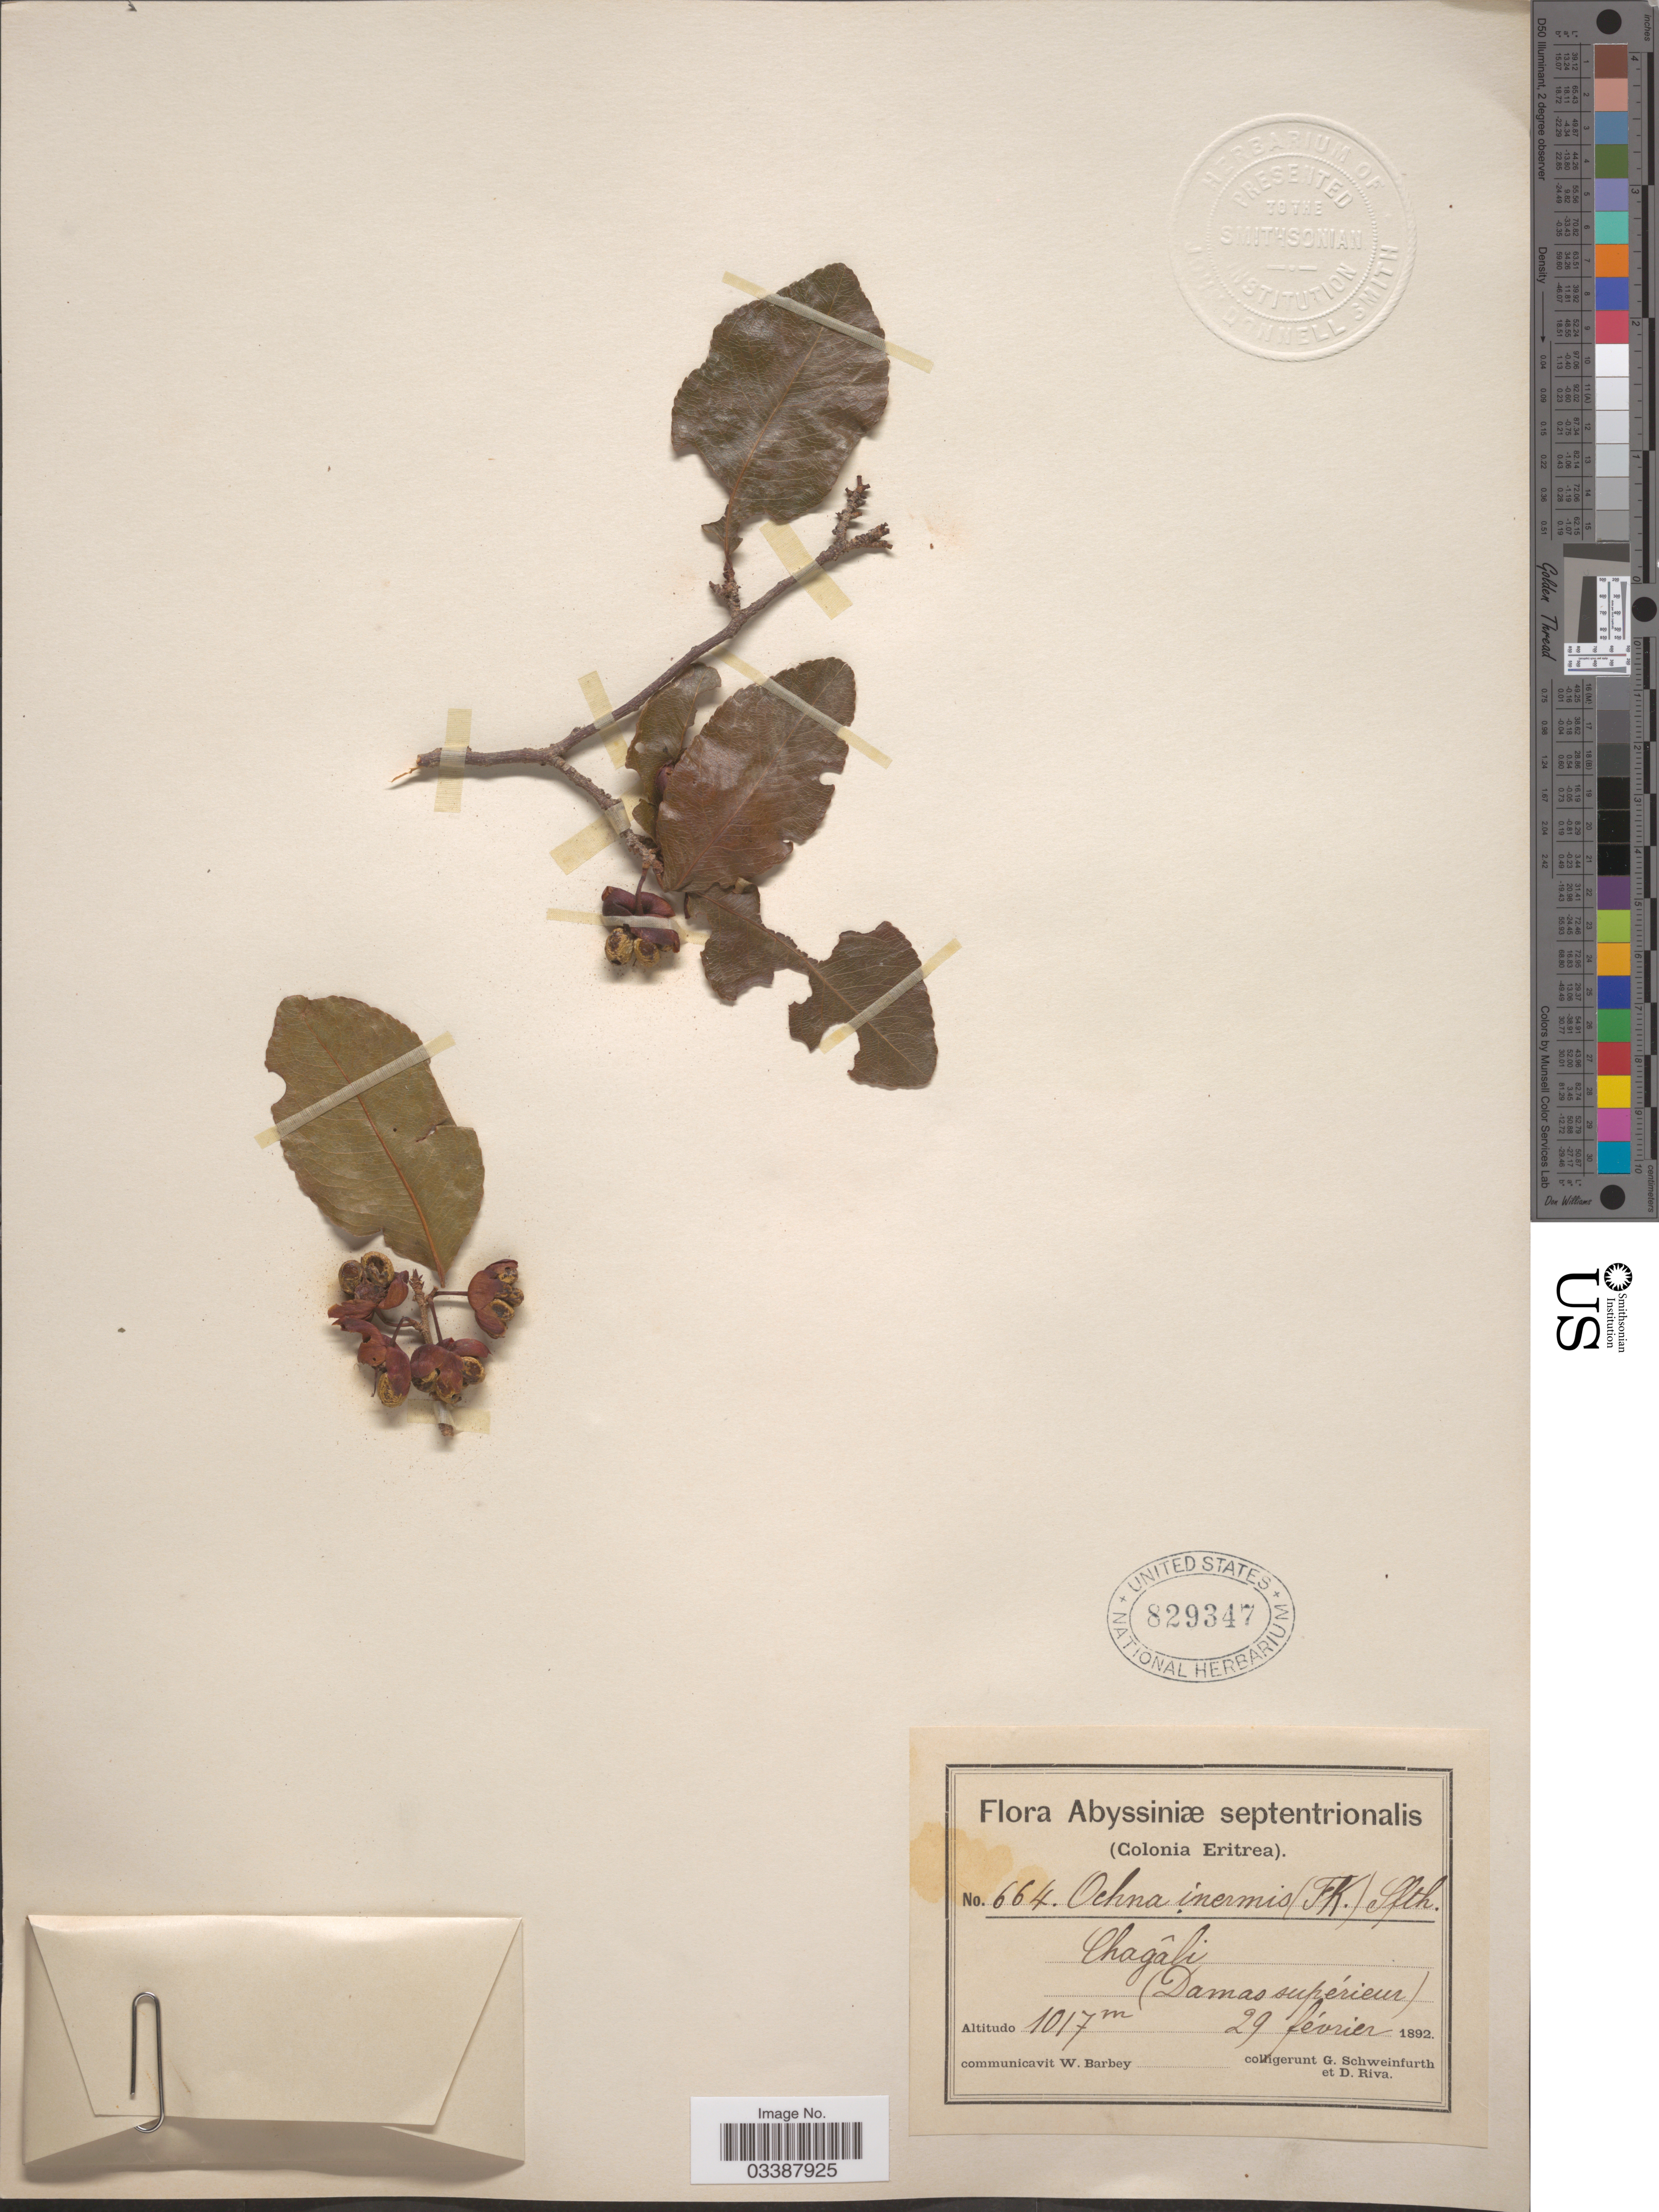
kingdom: Plantae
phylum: Tracheophyta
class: Magnoliopsida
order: Malpighiales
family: Ochnaceae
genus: Ochna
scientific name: Ochna inermis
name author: (Forssk.) Schweinf.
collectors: G. A. Schweinfurth (herbarium) & D. Riva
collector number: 664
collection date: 1892-02-29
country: Ethiopia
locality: Abyssiniæ septentrionalis (Colonia Eritrea). Chagâli (Damas supérieur).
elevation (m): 1017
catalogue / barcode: US 829347